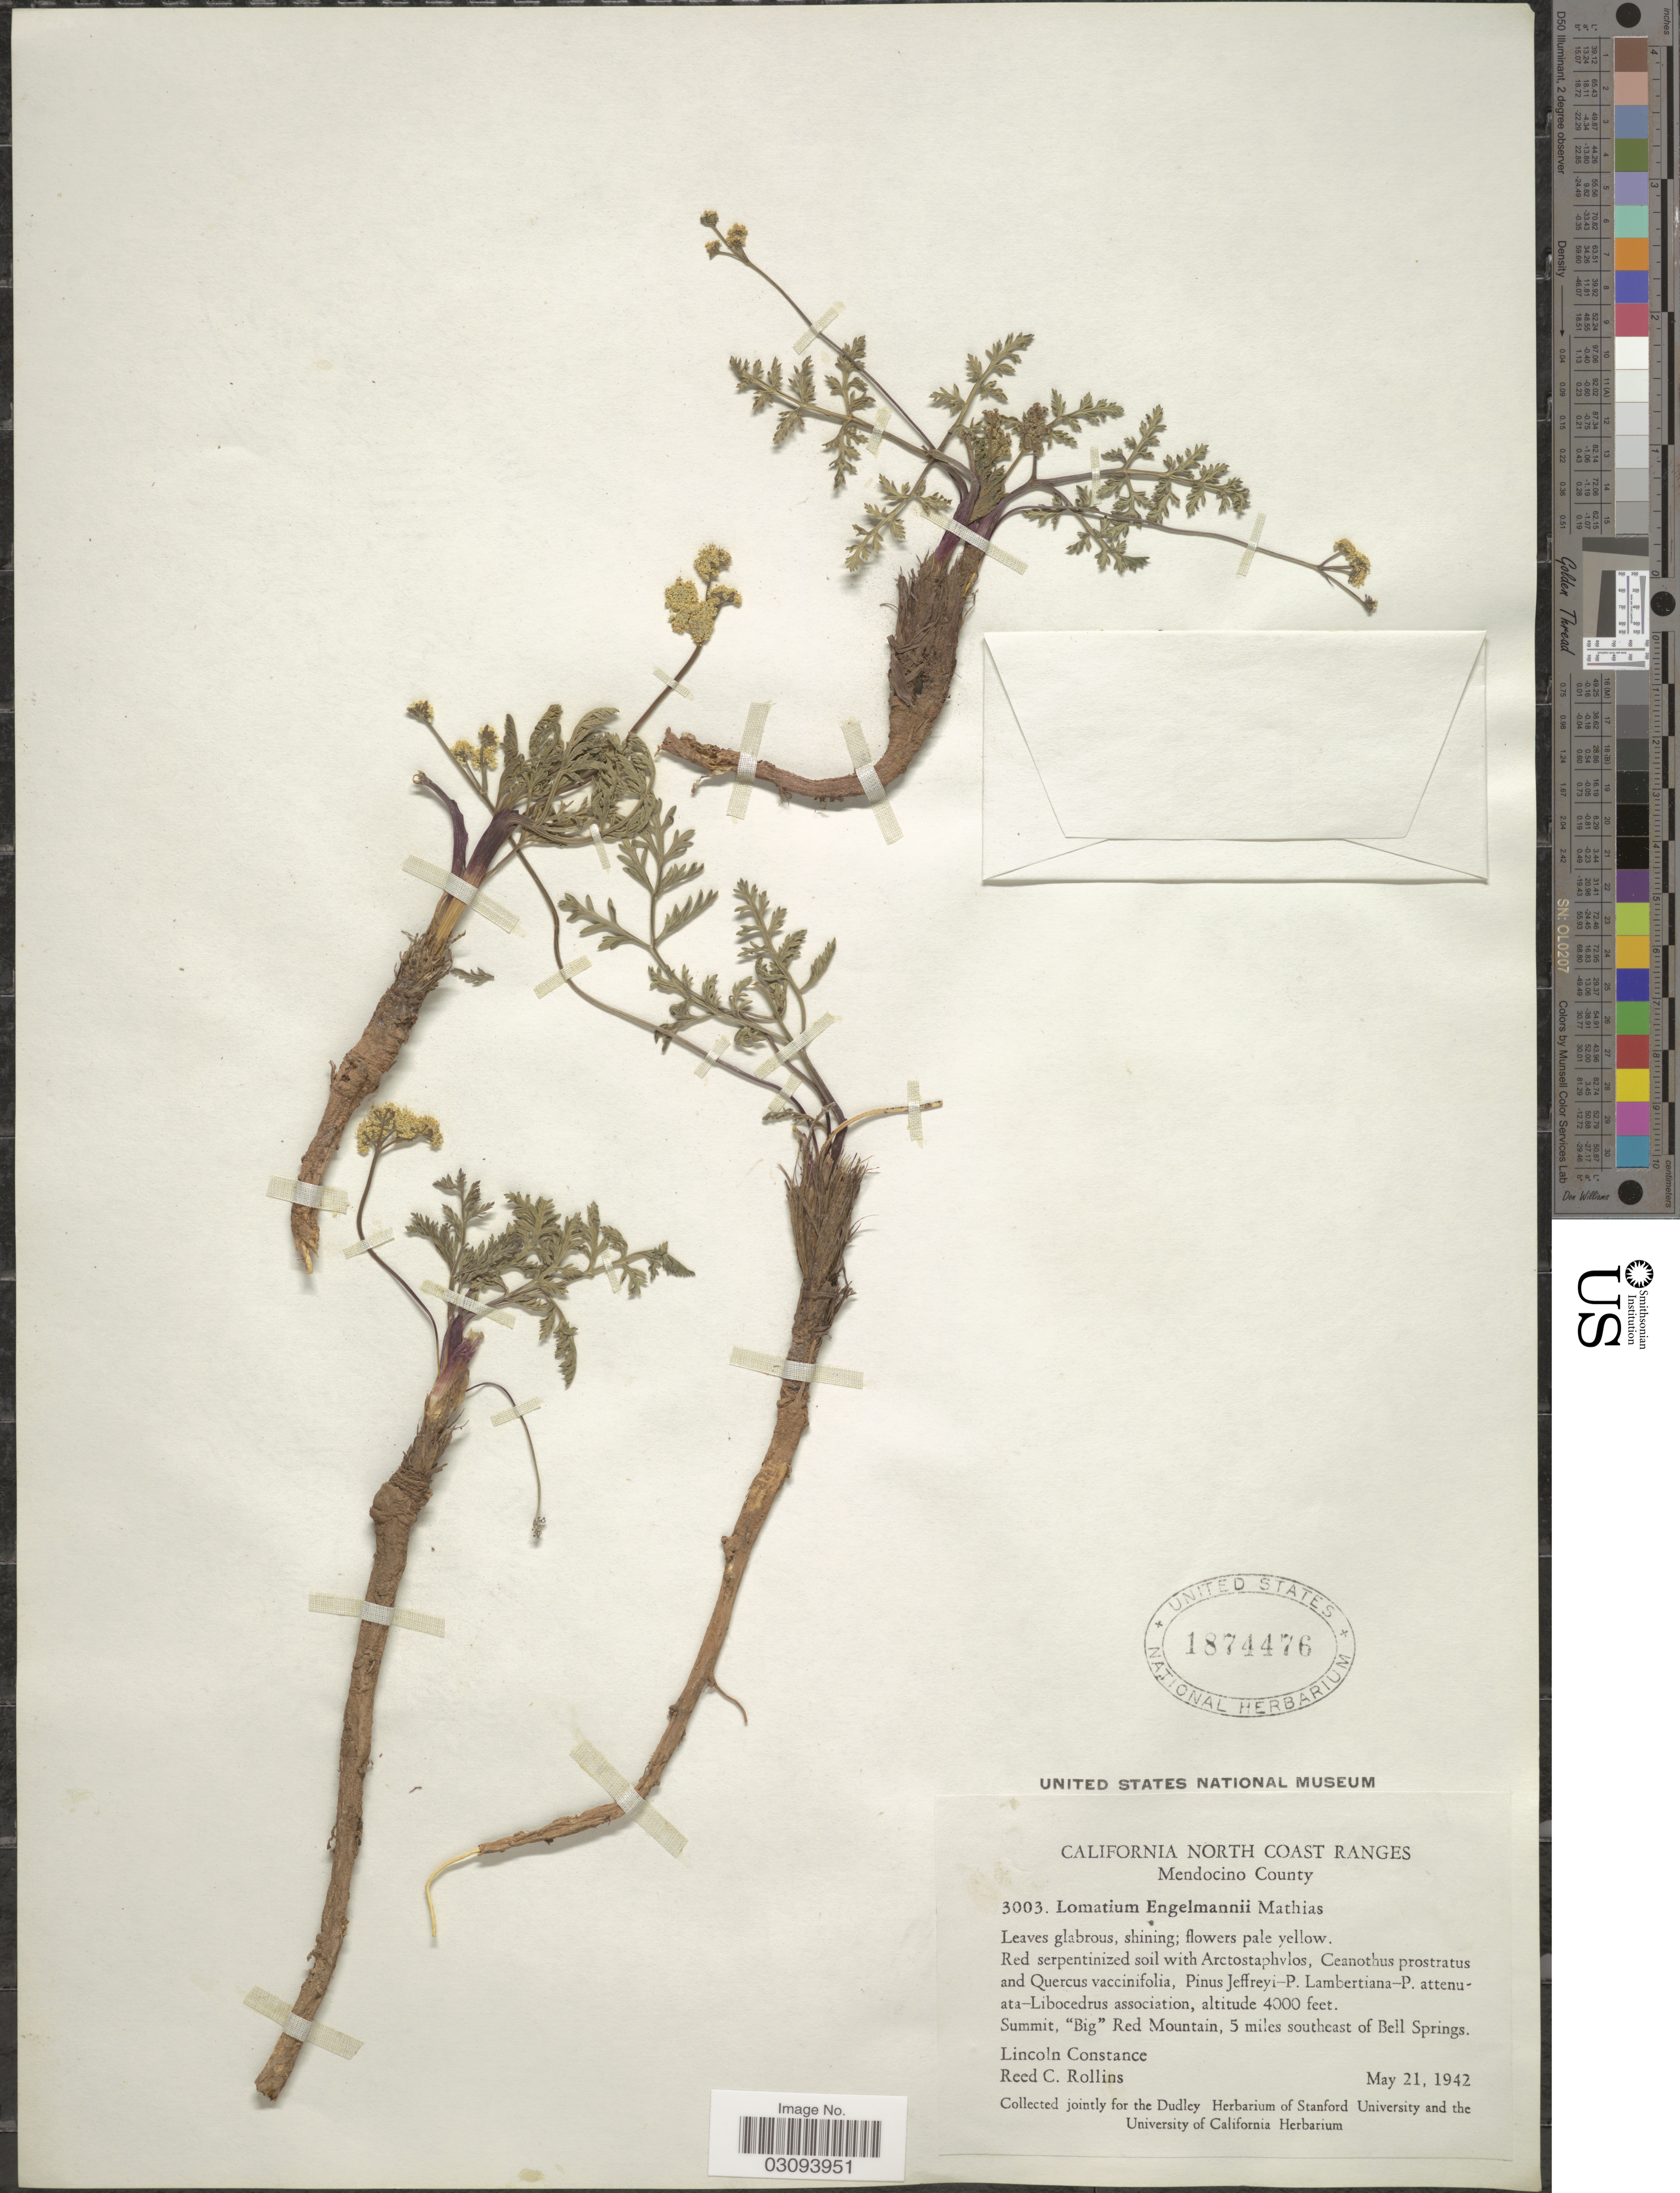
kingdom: Plantae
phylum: Tracheophyta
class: Magnoliopsida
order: Apiales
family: Apiaceae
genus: Lomatium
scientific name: Lomatium engelmannii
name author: Mathias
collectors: L. Constance & R. C. Rollins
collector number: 3003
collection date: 1942-05-21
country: United States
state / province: California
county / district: Mendocino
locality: California North Coast Ranges. Mendocino County. Summit, "Big" Red Mountain, 5 miles southeast of Bell Springs.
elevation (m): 1219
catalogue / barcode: US 1874476